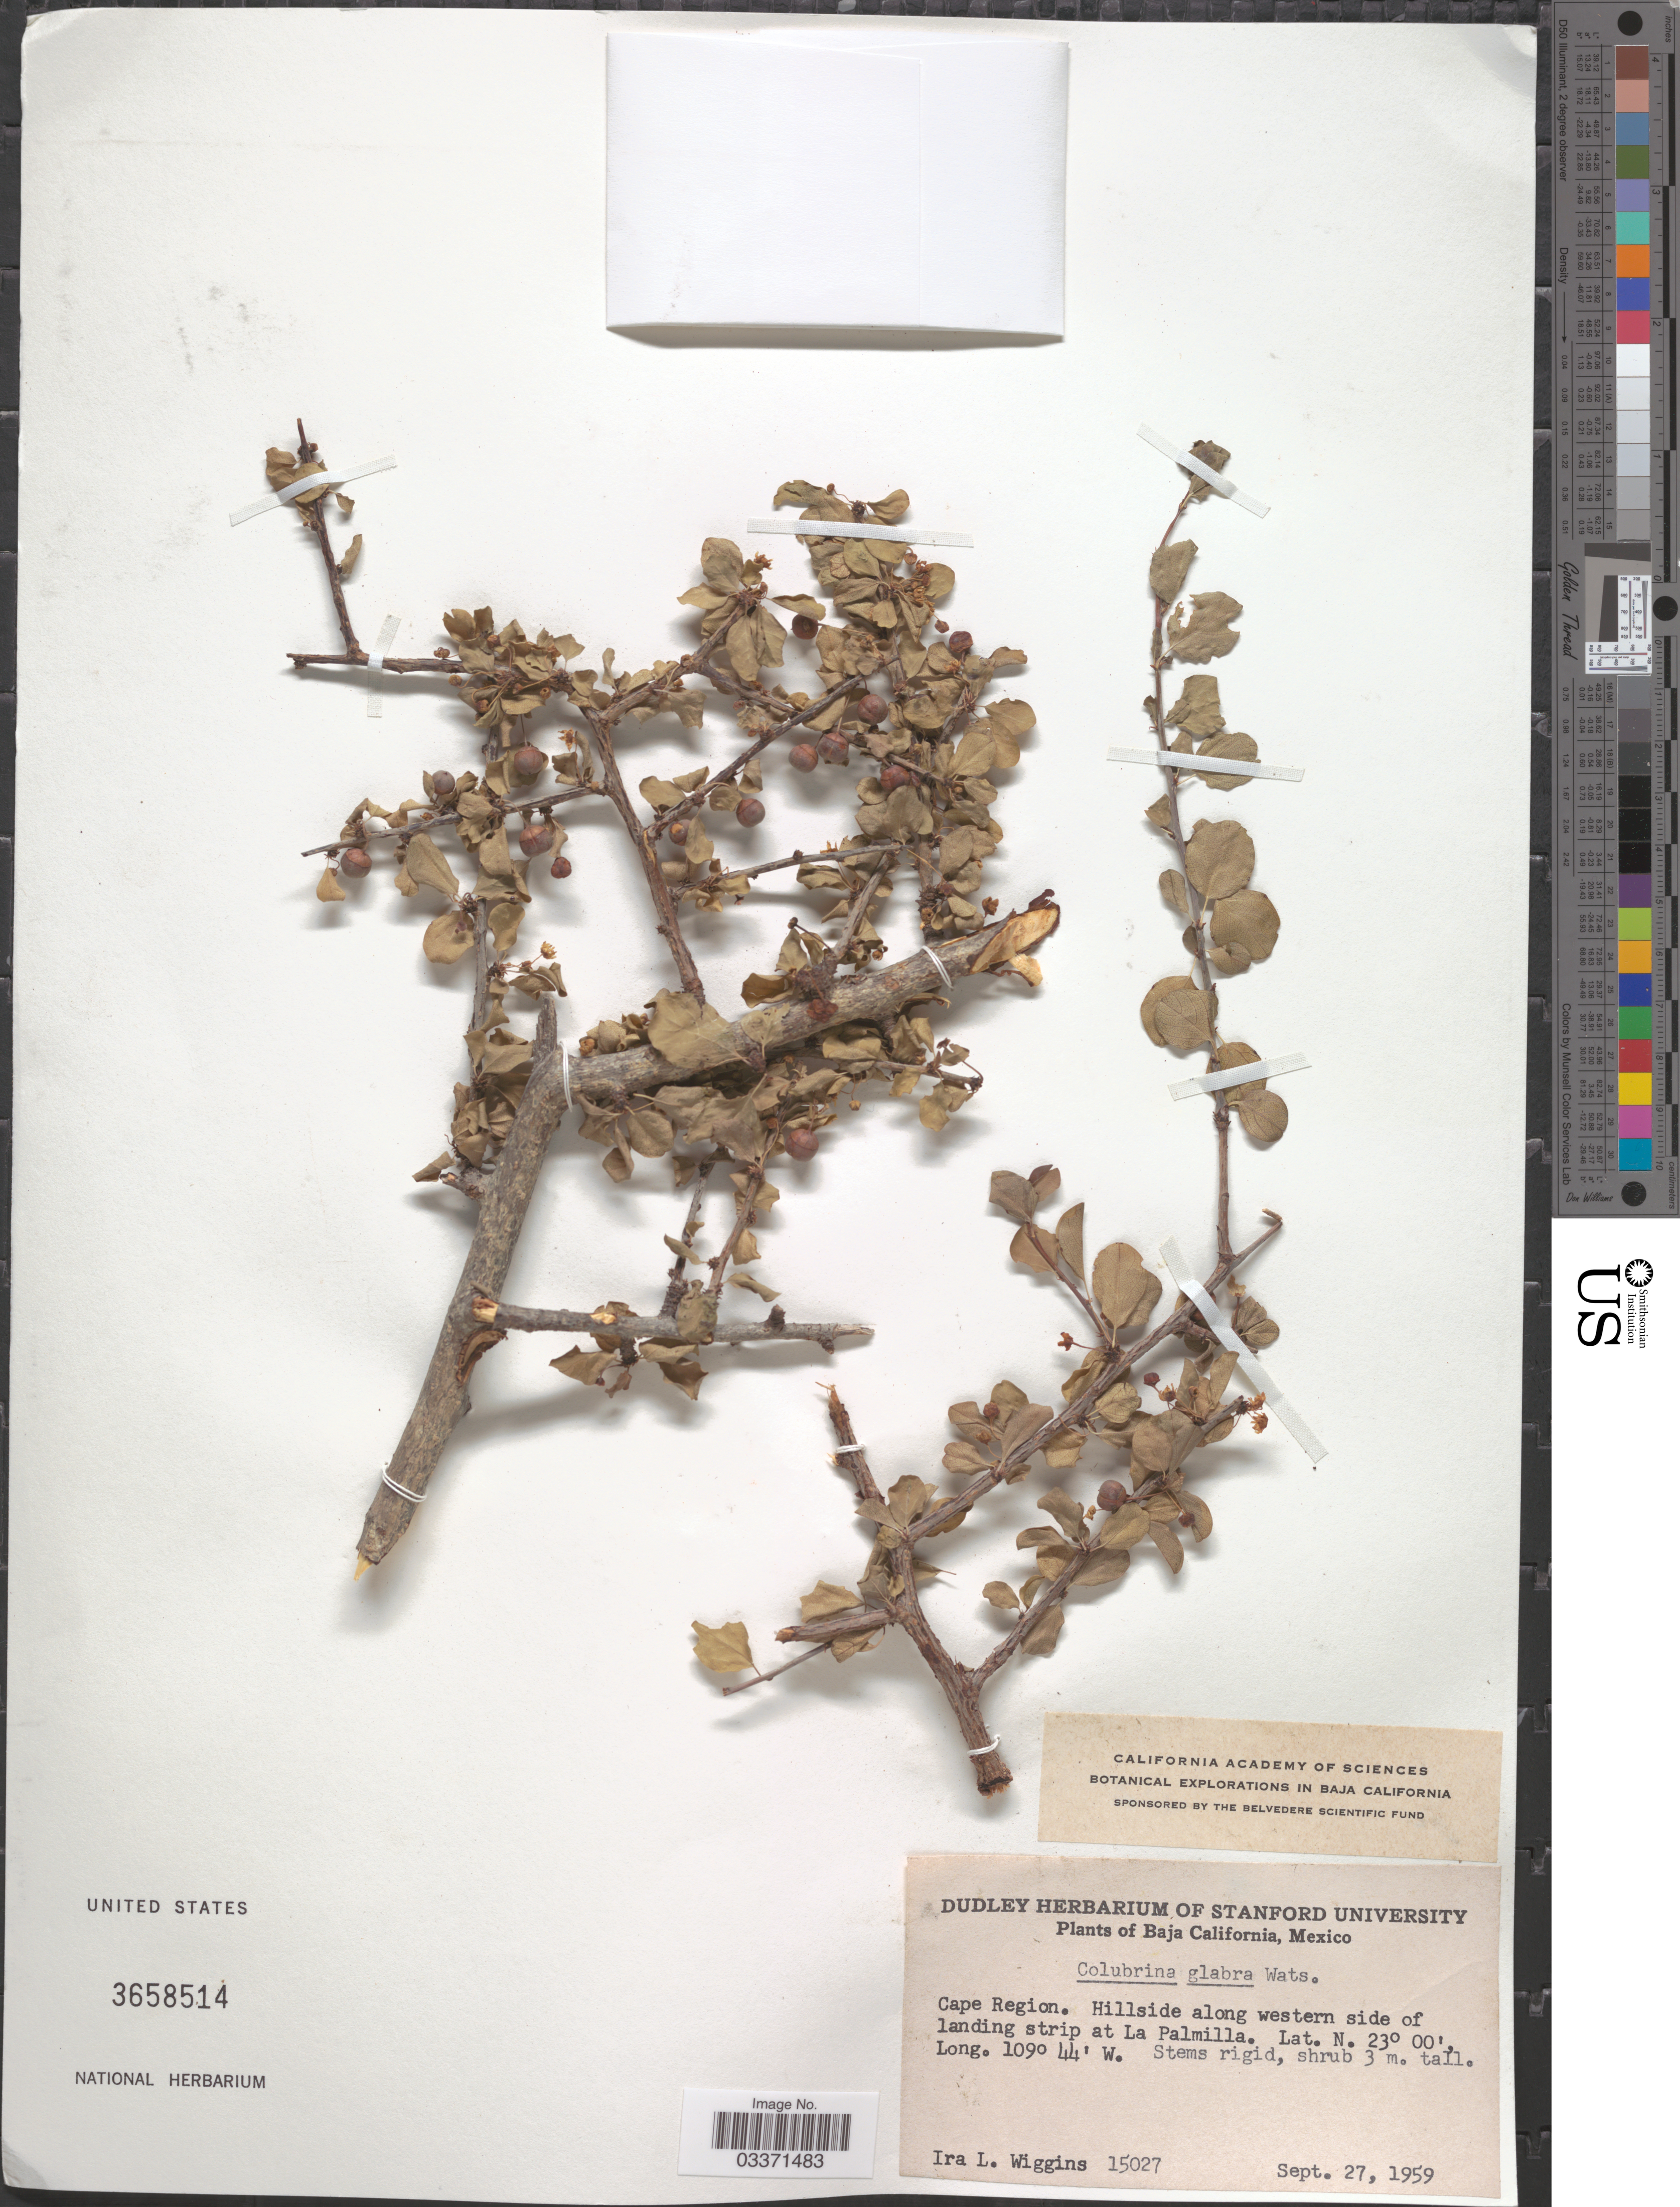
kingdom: Plantae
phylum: Tracheophyta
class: Magnoliopsida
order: Rosales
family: Rhamnaceae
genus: Colubrina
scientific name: Colubrina viridis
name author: (M.E. Jones) M.C. Johnst.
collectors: I. L. Wiggins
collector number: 15027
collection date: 1959-09-27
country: Mexico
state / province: Baja California Sur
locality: Cape Region. Hillside along western side of landing strip at La Palmilla.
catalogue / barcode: US 3658514